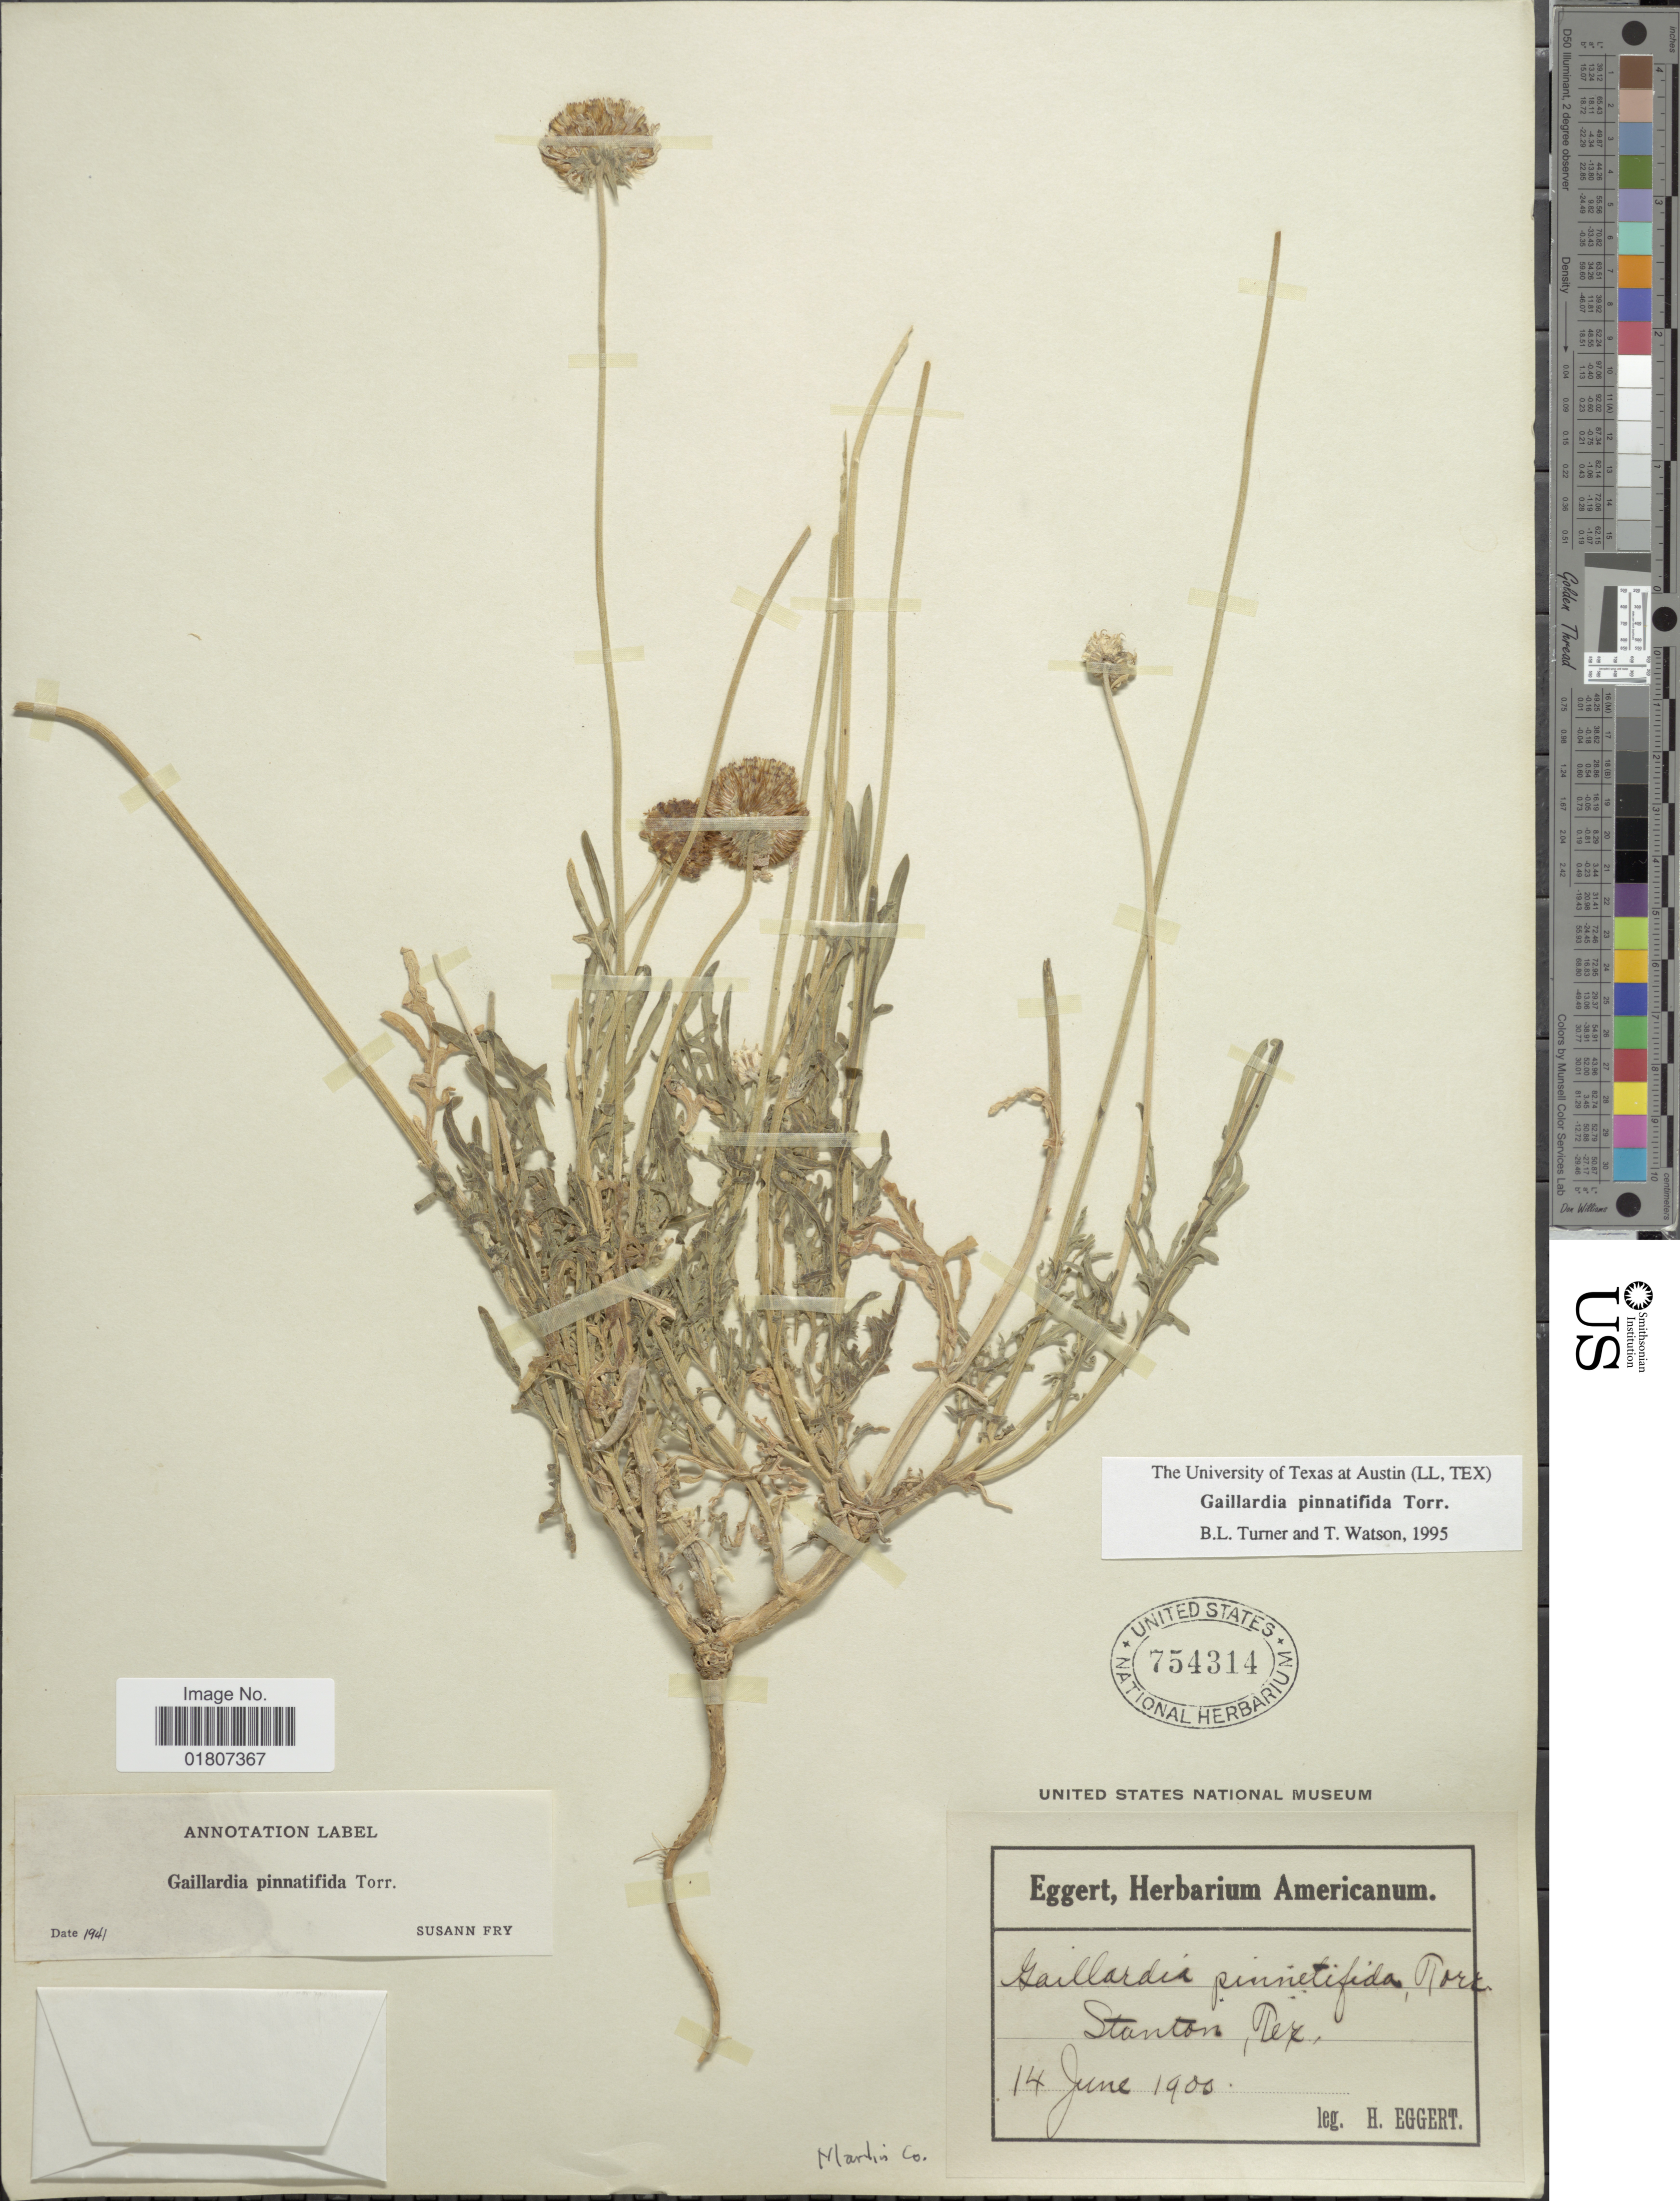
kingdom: Plantae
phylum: Tracheophyta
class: Magnoliopsida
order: Asterales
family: Asteraceae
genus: Gaillardia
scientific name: Gaillardia pinnatifida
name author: Torr.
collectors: H. Eggert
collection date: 1900-06-14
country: United States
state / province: Texas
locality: Stanton. Mardin Co.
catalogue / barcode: US 754314